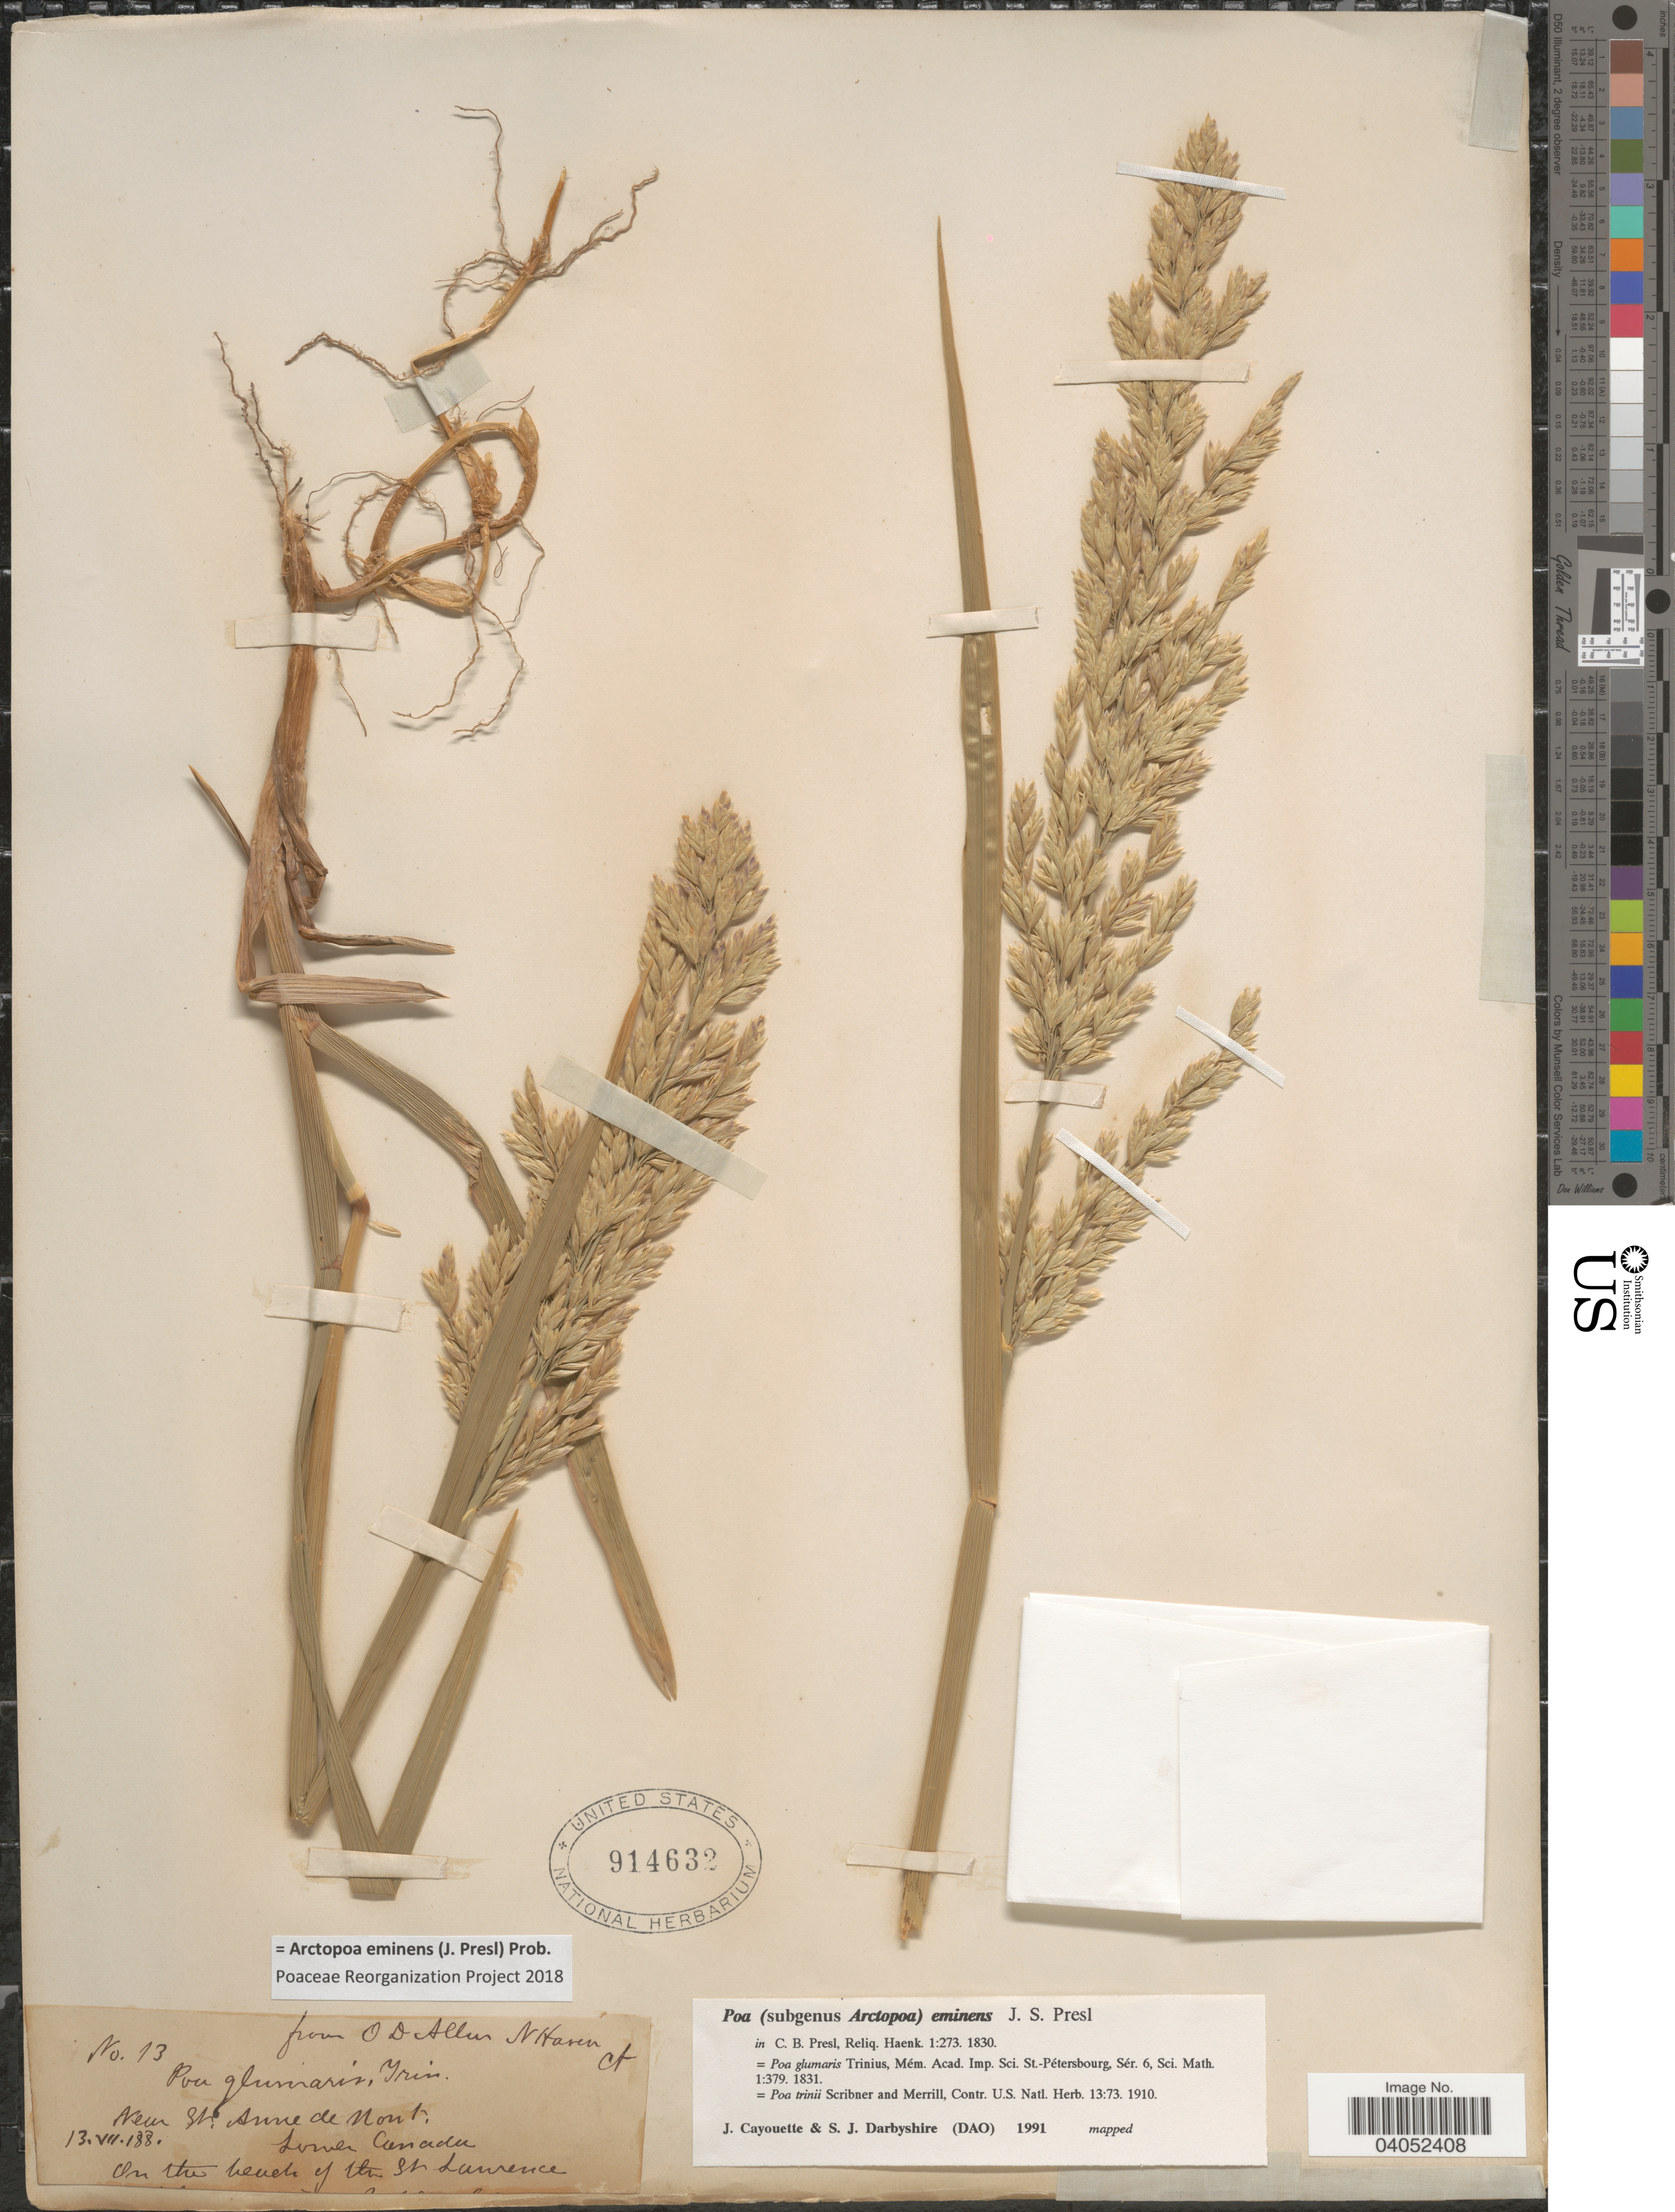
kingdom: Plantae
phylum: Tracheophyta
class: Liliopsida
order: Poales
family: Poaceae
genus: Arctopoa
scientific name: Arctopoa eminens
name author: (J. Presl) Prob.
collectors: O. D. Allen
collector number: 13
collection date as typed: Transcribed d/m/y: 13/7/88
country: United States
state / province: Connecticut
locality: Near St. Anne de Mont. Lower Canada. On the levels of the St. Lawrence.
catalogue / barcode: US 914632